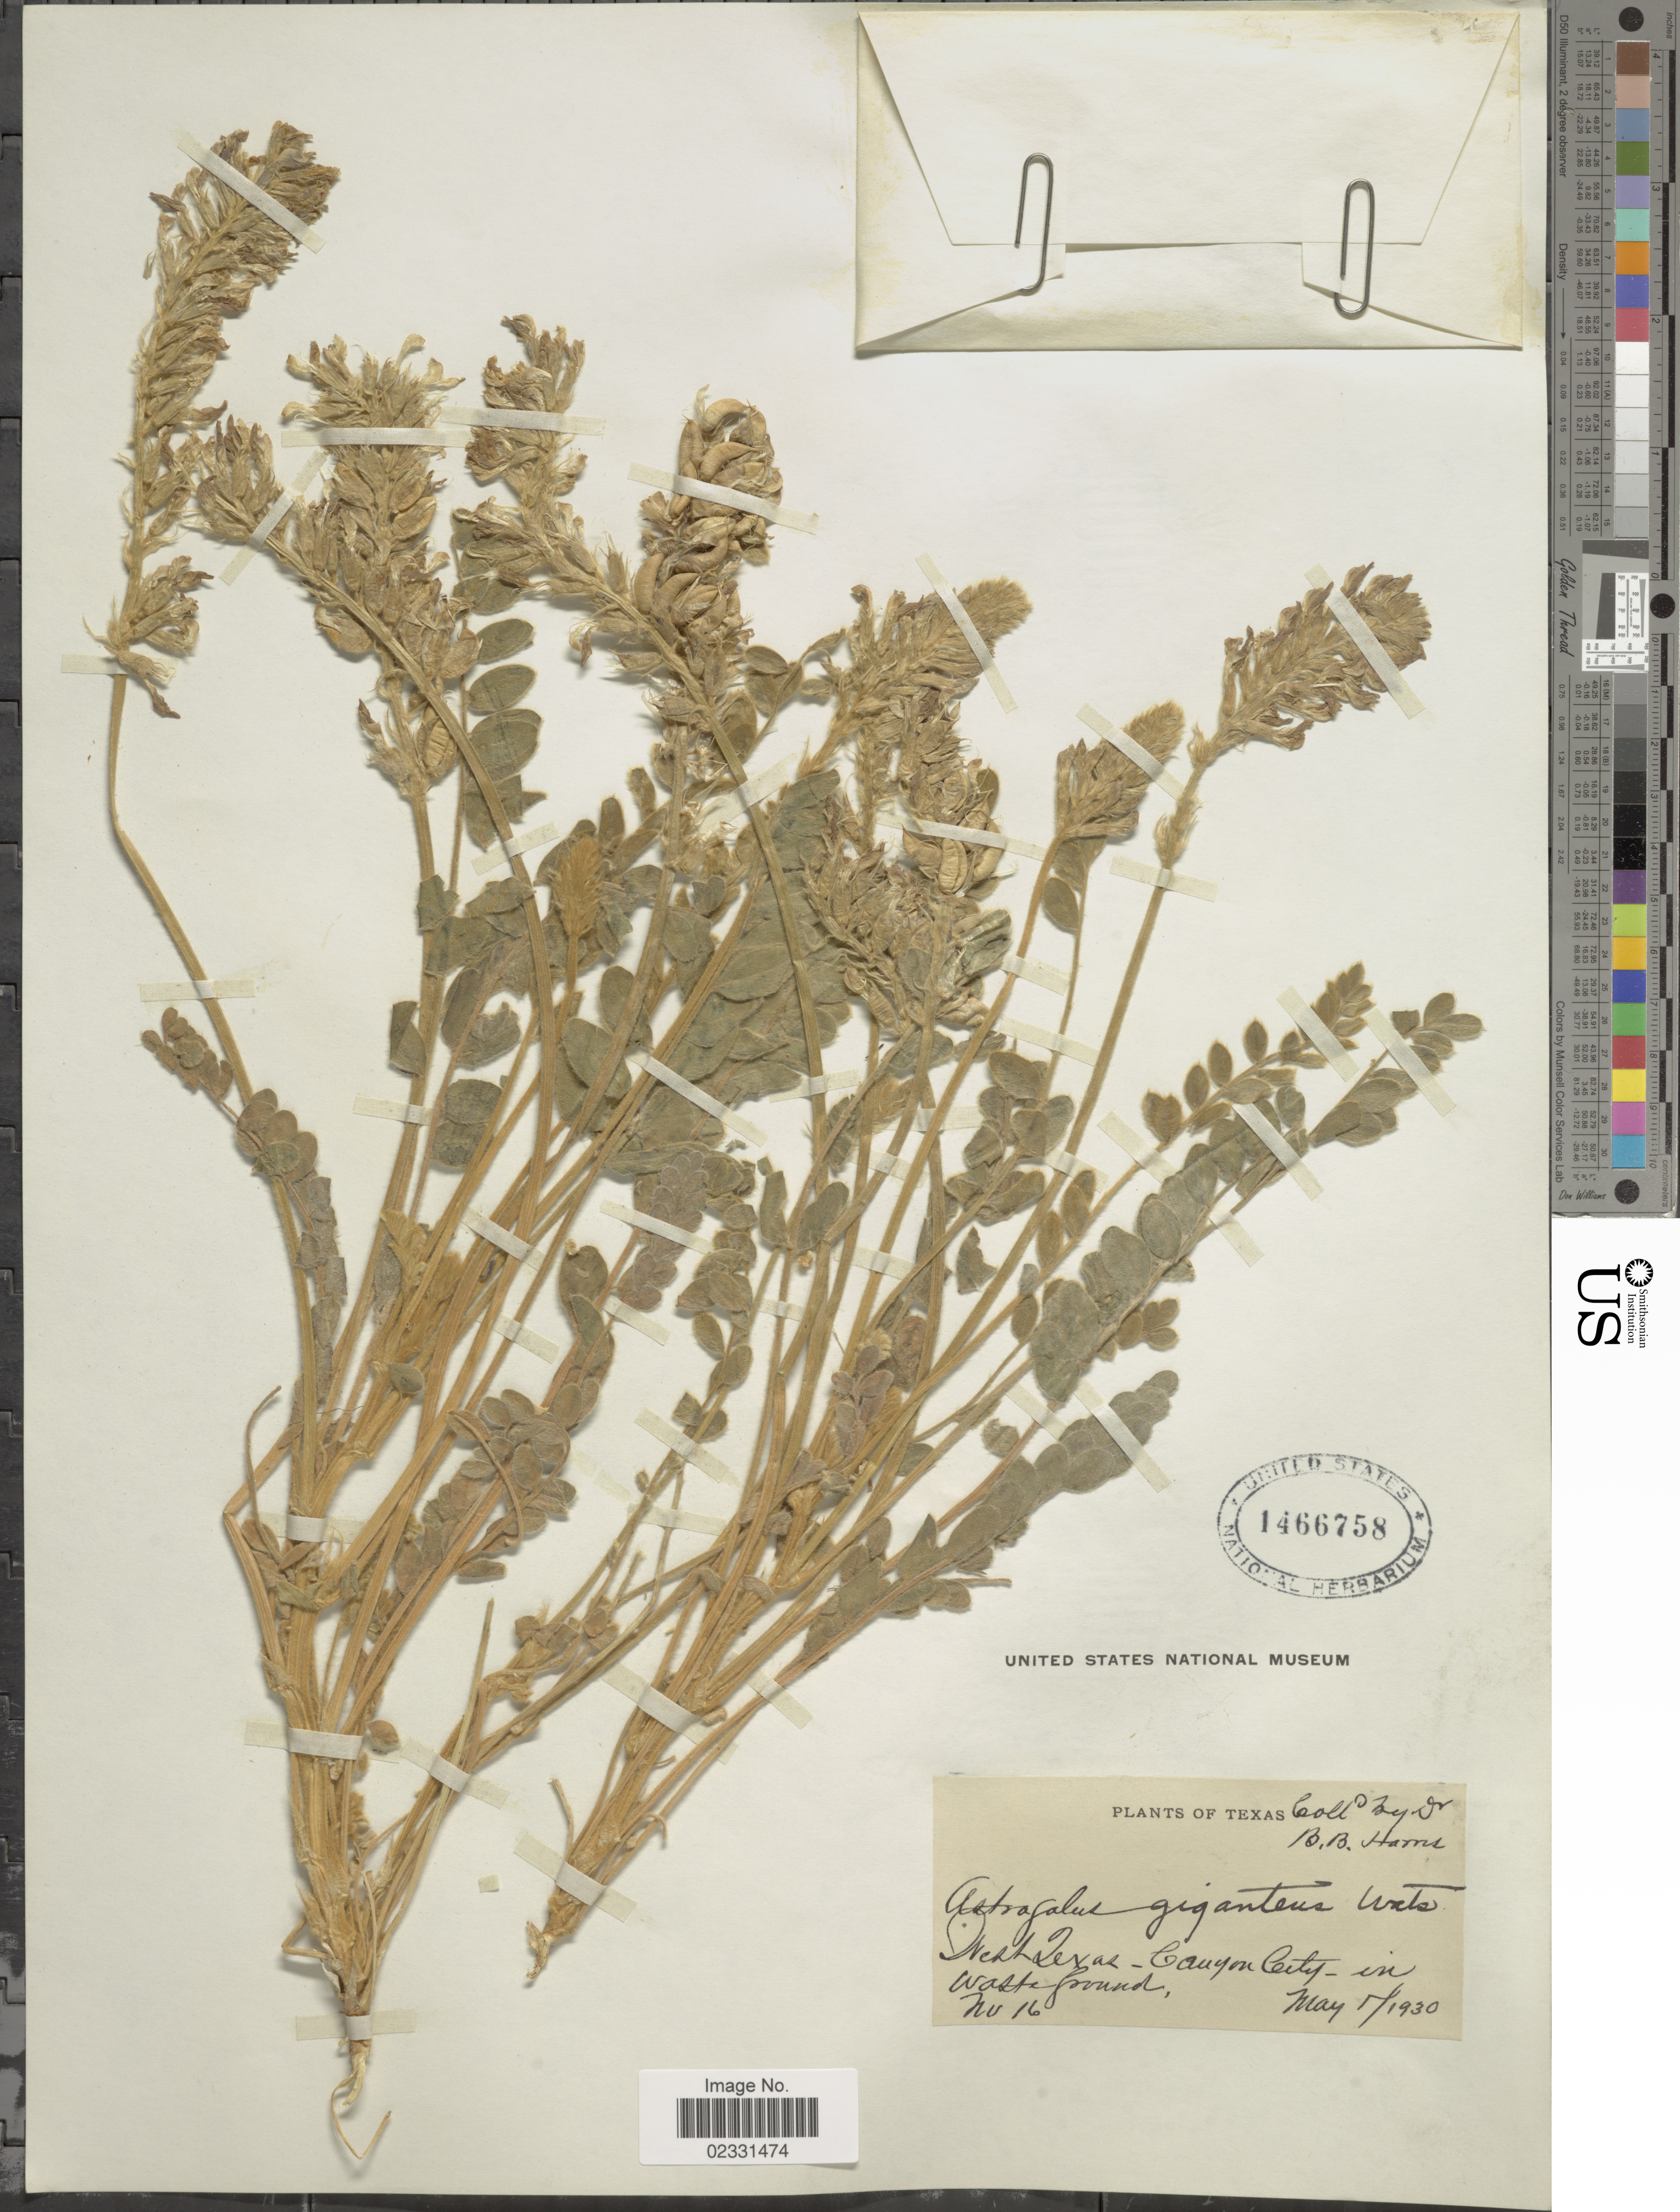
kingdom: Plantae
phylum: Tracheophyta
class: Magnoliopsida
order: Fabales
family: Fabaceae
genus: Astragalus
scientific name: Astragalus giganteus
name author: S. Watson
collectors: B. B. Harris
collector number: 16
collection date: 1930-05-17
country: United States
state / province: Texas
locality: West Texas, Canyon City, in waste ground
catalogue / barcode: US 1466758